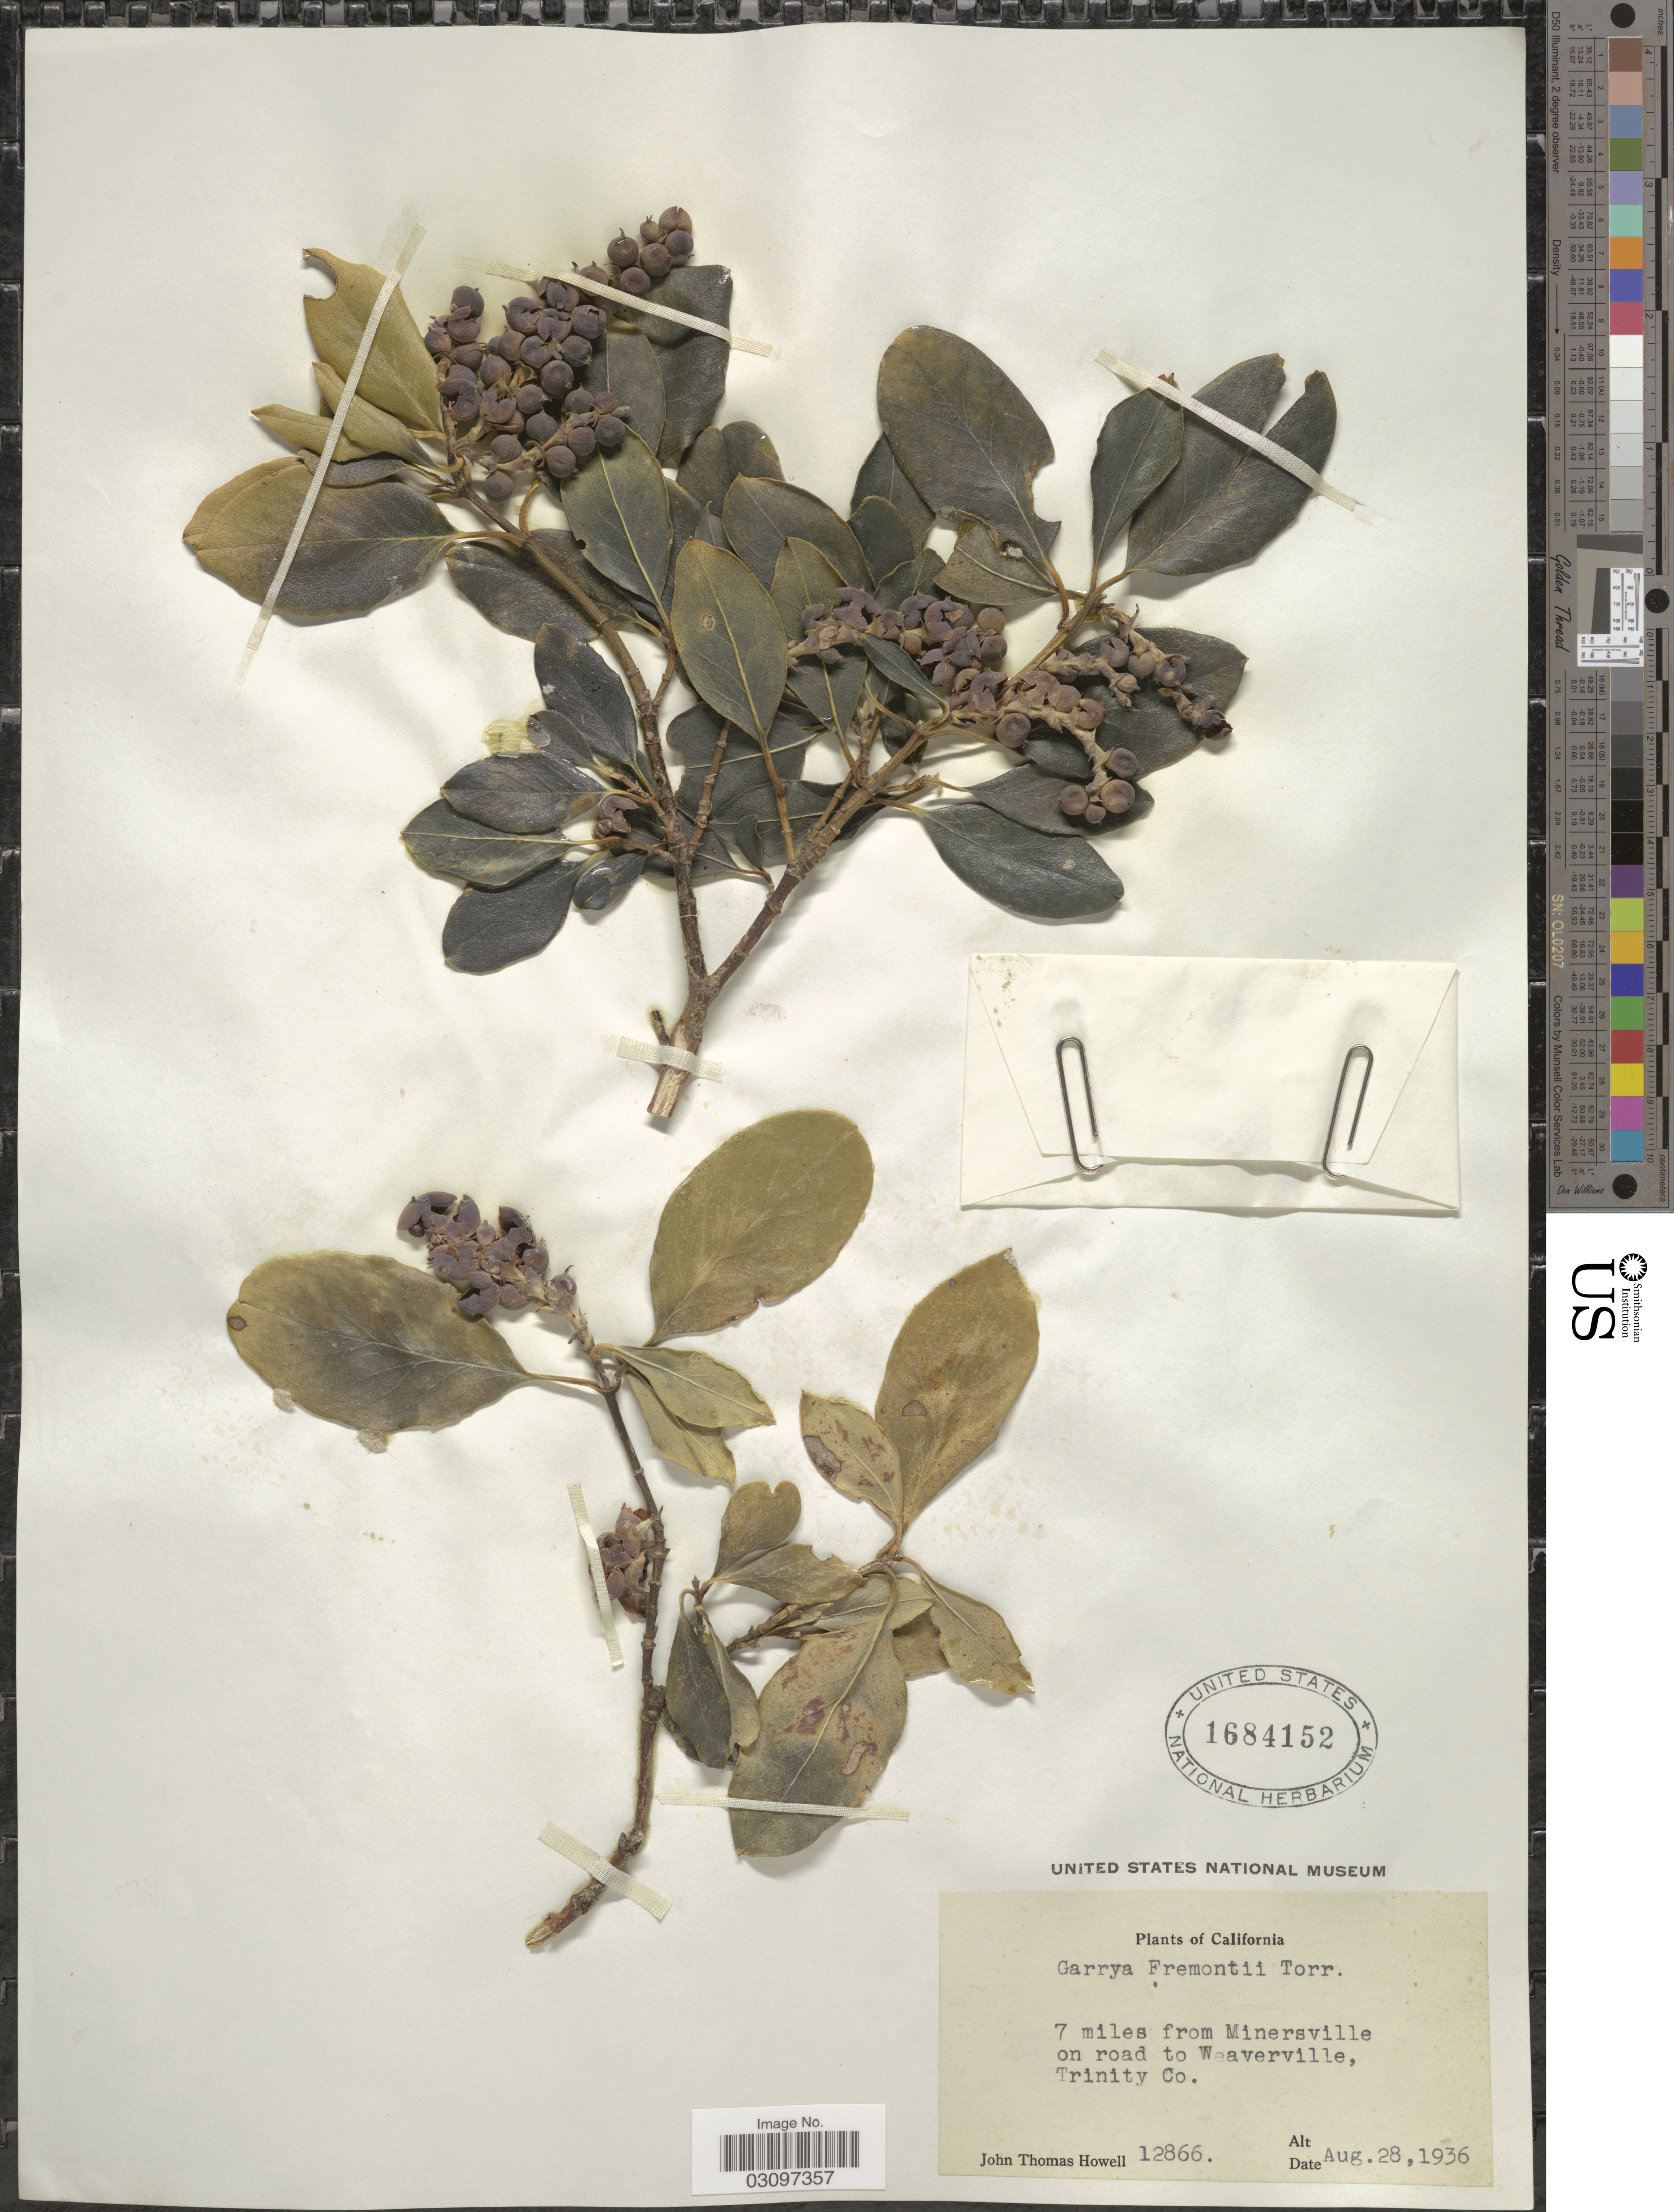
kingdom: Plantae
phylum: Tracheophyta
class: Magnoliopsida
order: Garryales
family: Garryaceae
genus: Garrya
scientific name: Garrya fremontii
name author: Torr.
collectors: J. T. Howell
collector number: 12866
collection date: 1936-08-28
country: United States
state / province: California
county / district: Trinity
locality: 7 miles from Minersville on road to Weaverville, Trinity Co.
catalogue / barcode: US 1684152